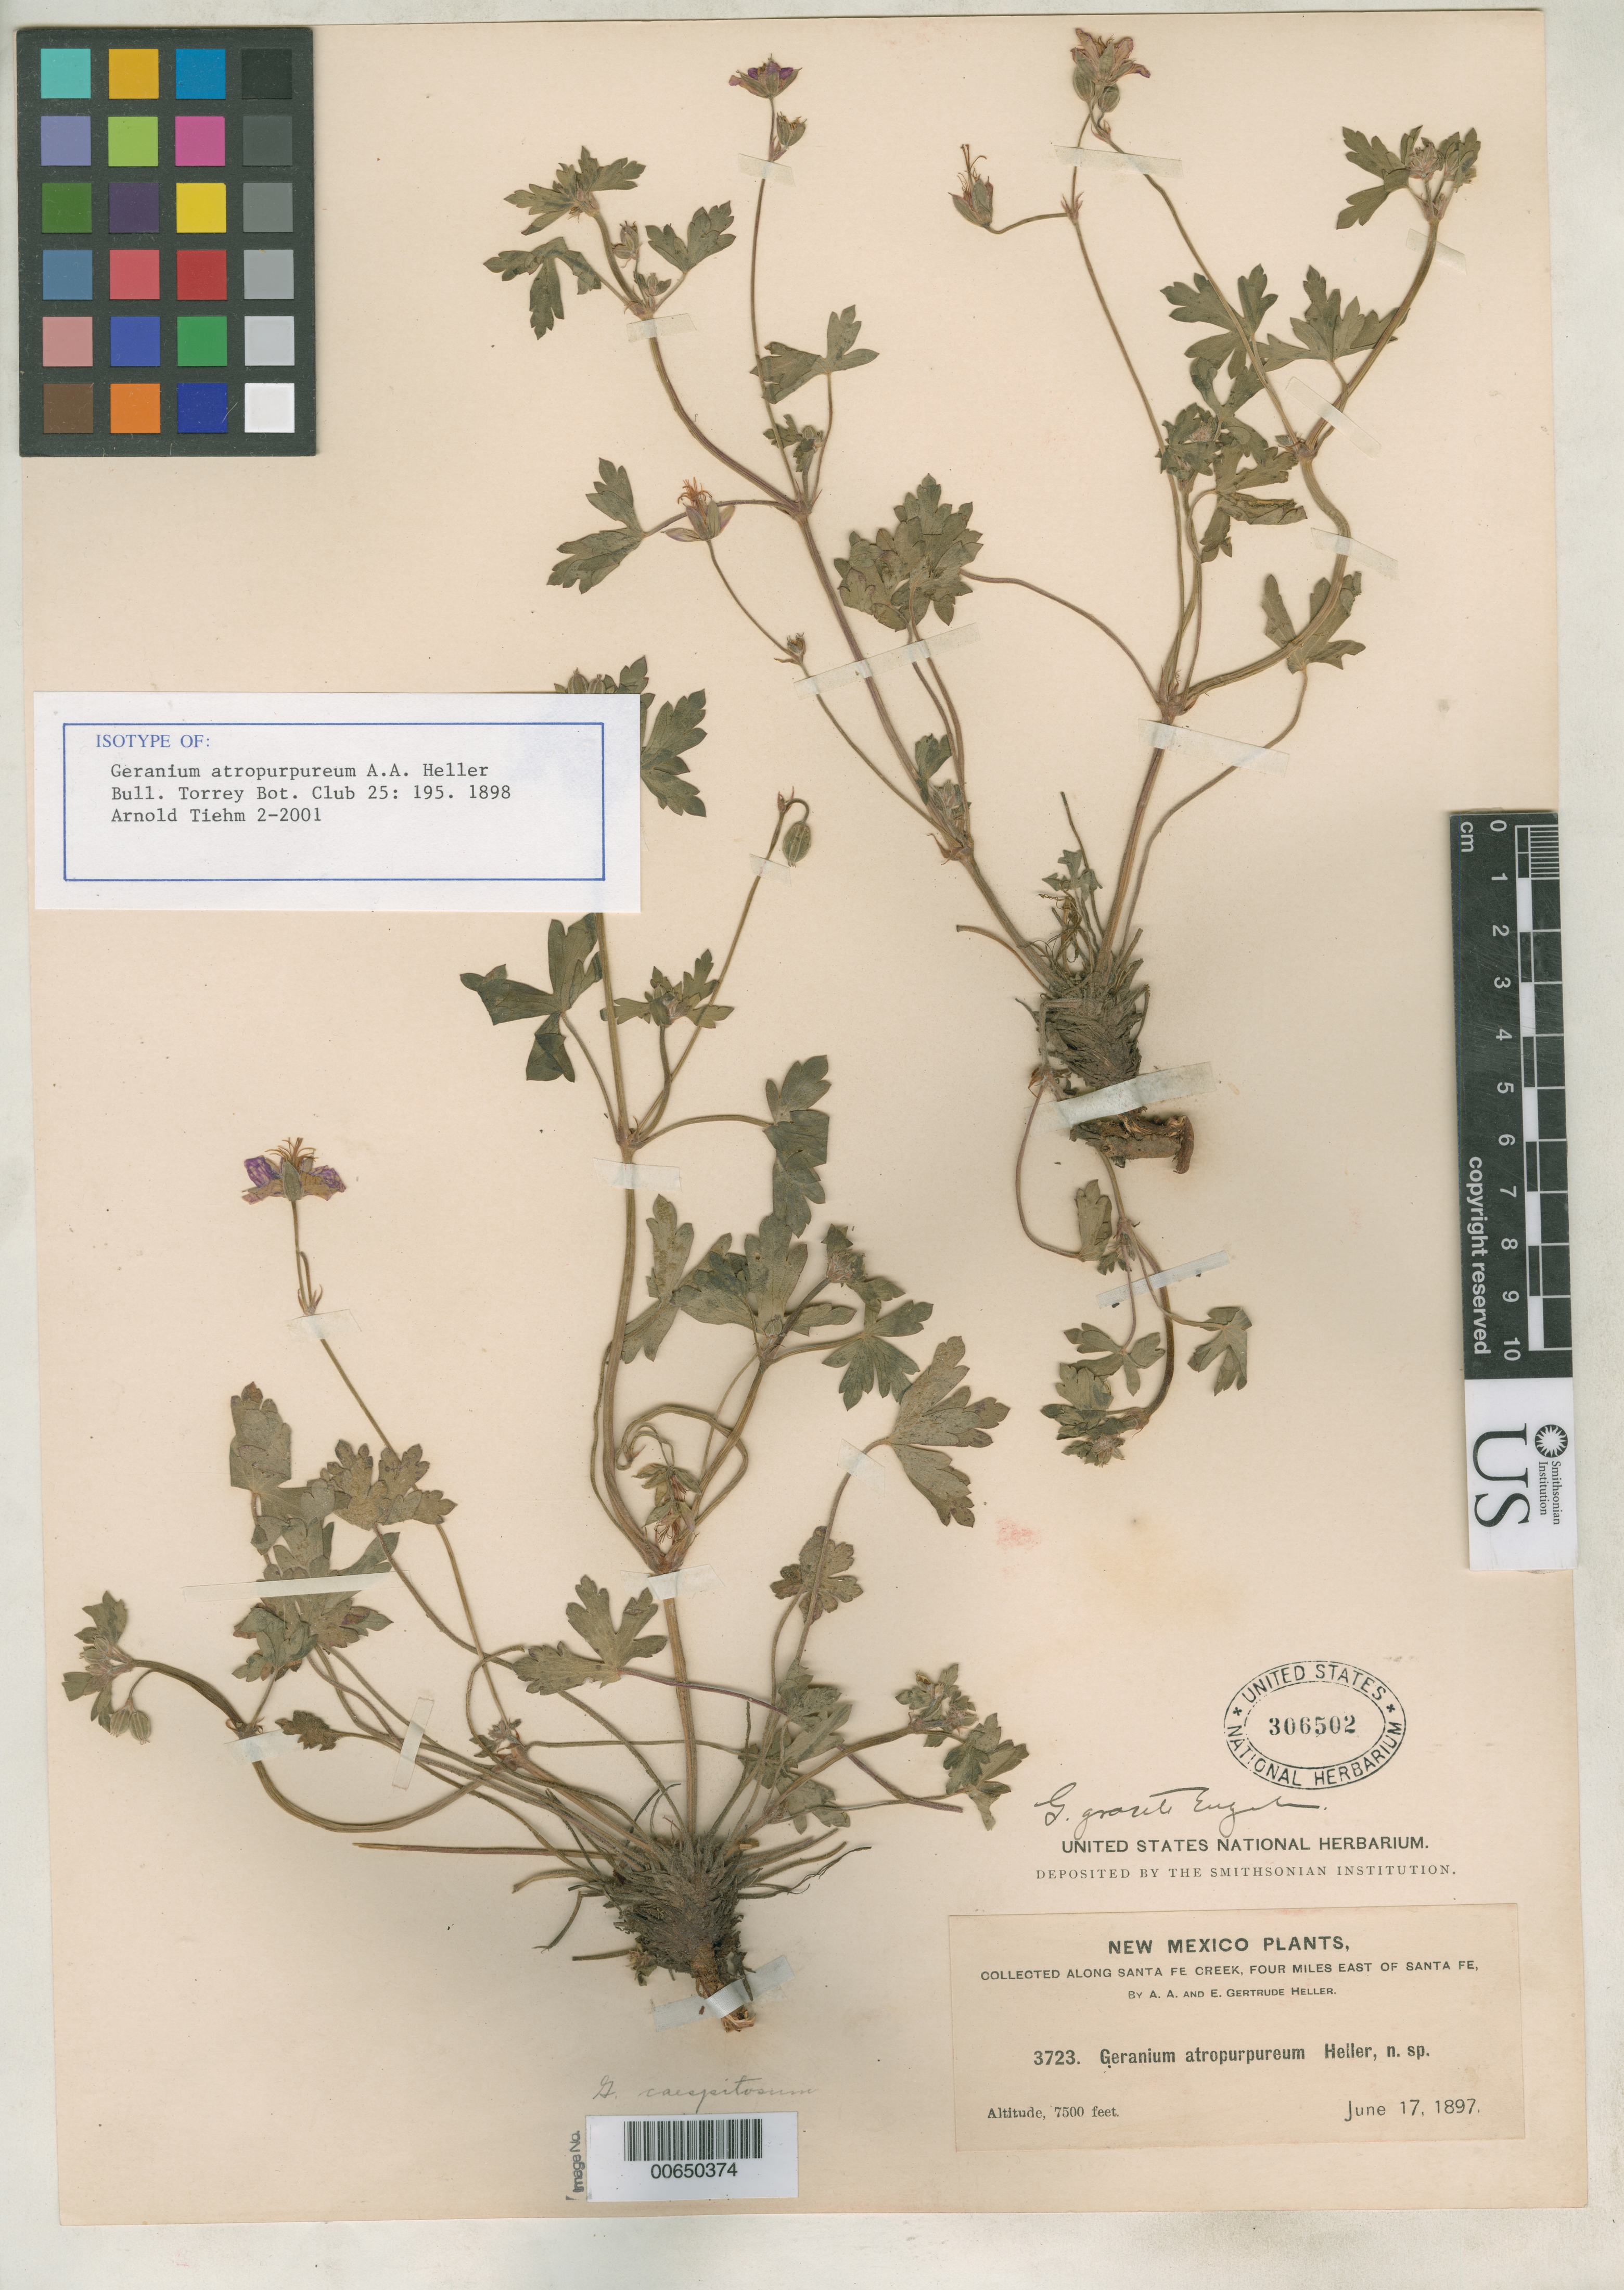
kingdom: Plantae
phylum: Tracheophyta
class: Magnoliopsida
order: Geraniales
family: Geraniaceae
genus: Geranium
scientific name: Geranium atropurpureum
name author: A. Heller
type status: Isotype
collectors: A. A. Heller & E. G. Heller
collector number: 3723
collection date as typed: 17 Jun 1897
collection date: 1897-06-17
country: United States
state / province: New Mexico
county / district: Santa Fe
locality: Along Santa Fe Creek, 4 mi. E of Santa Fe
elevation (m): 2286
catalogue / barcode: US 306502